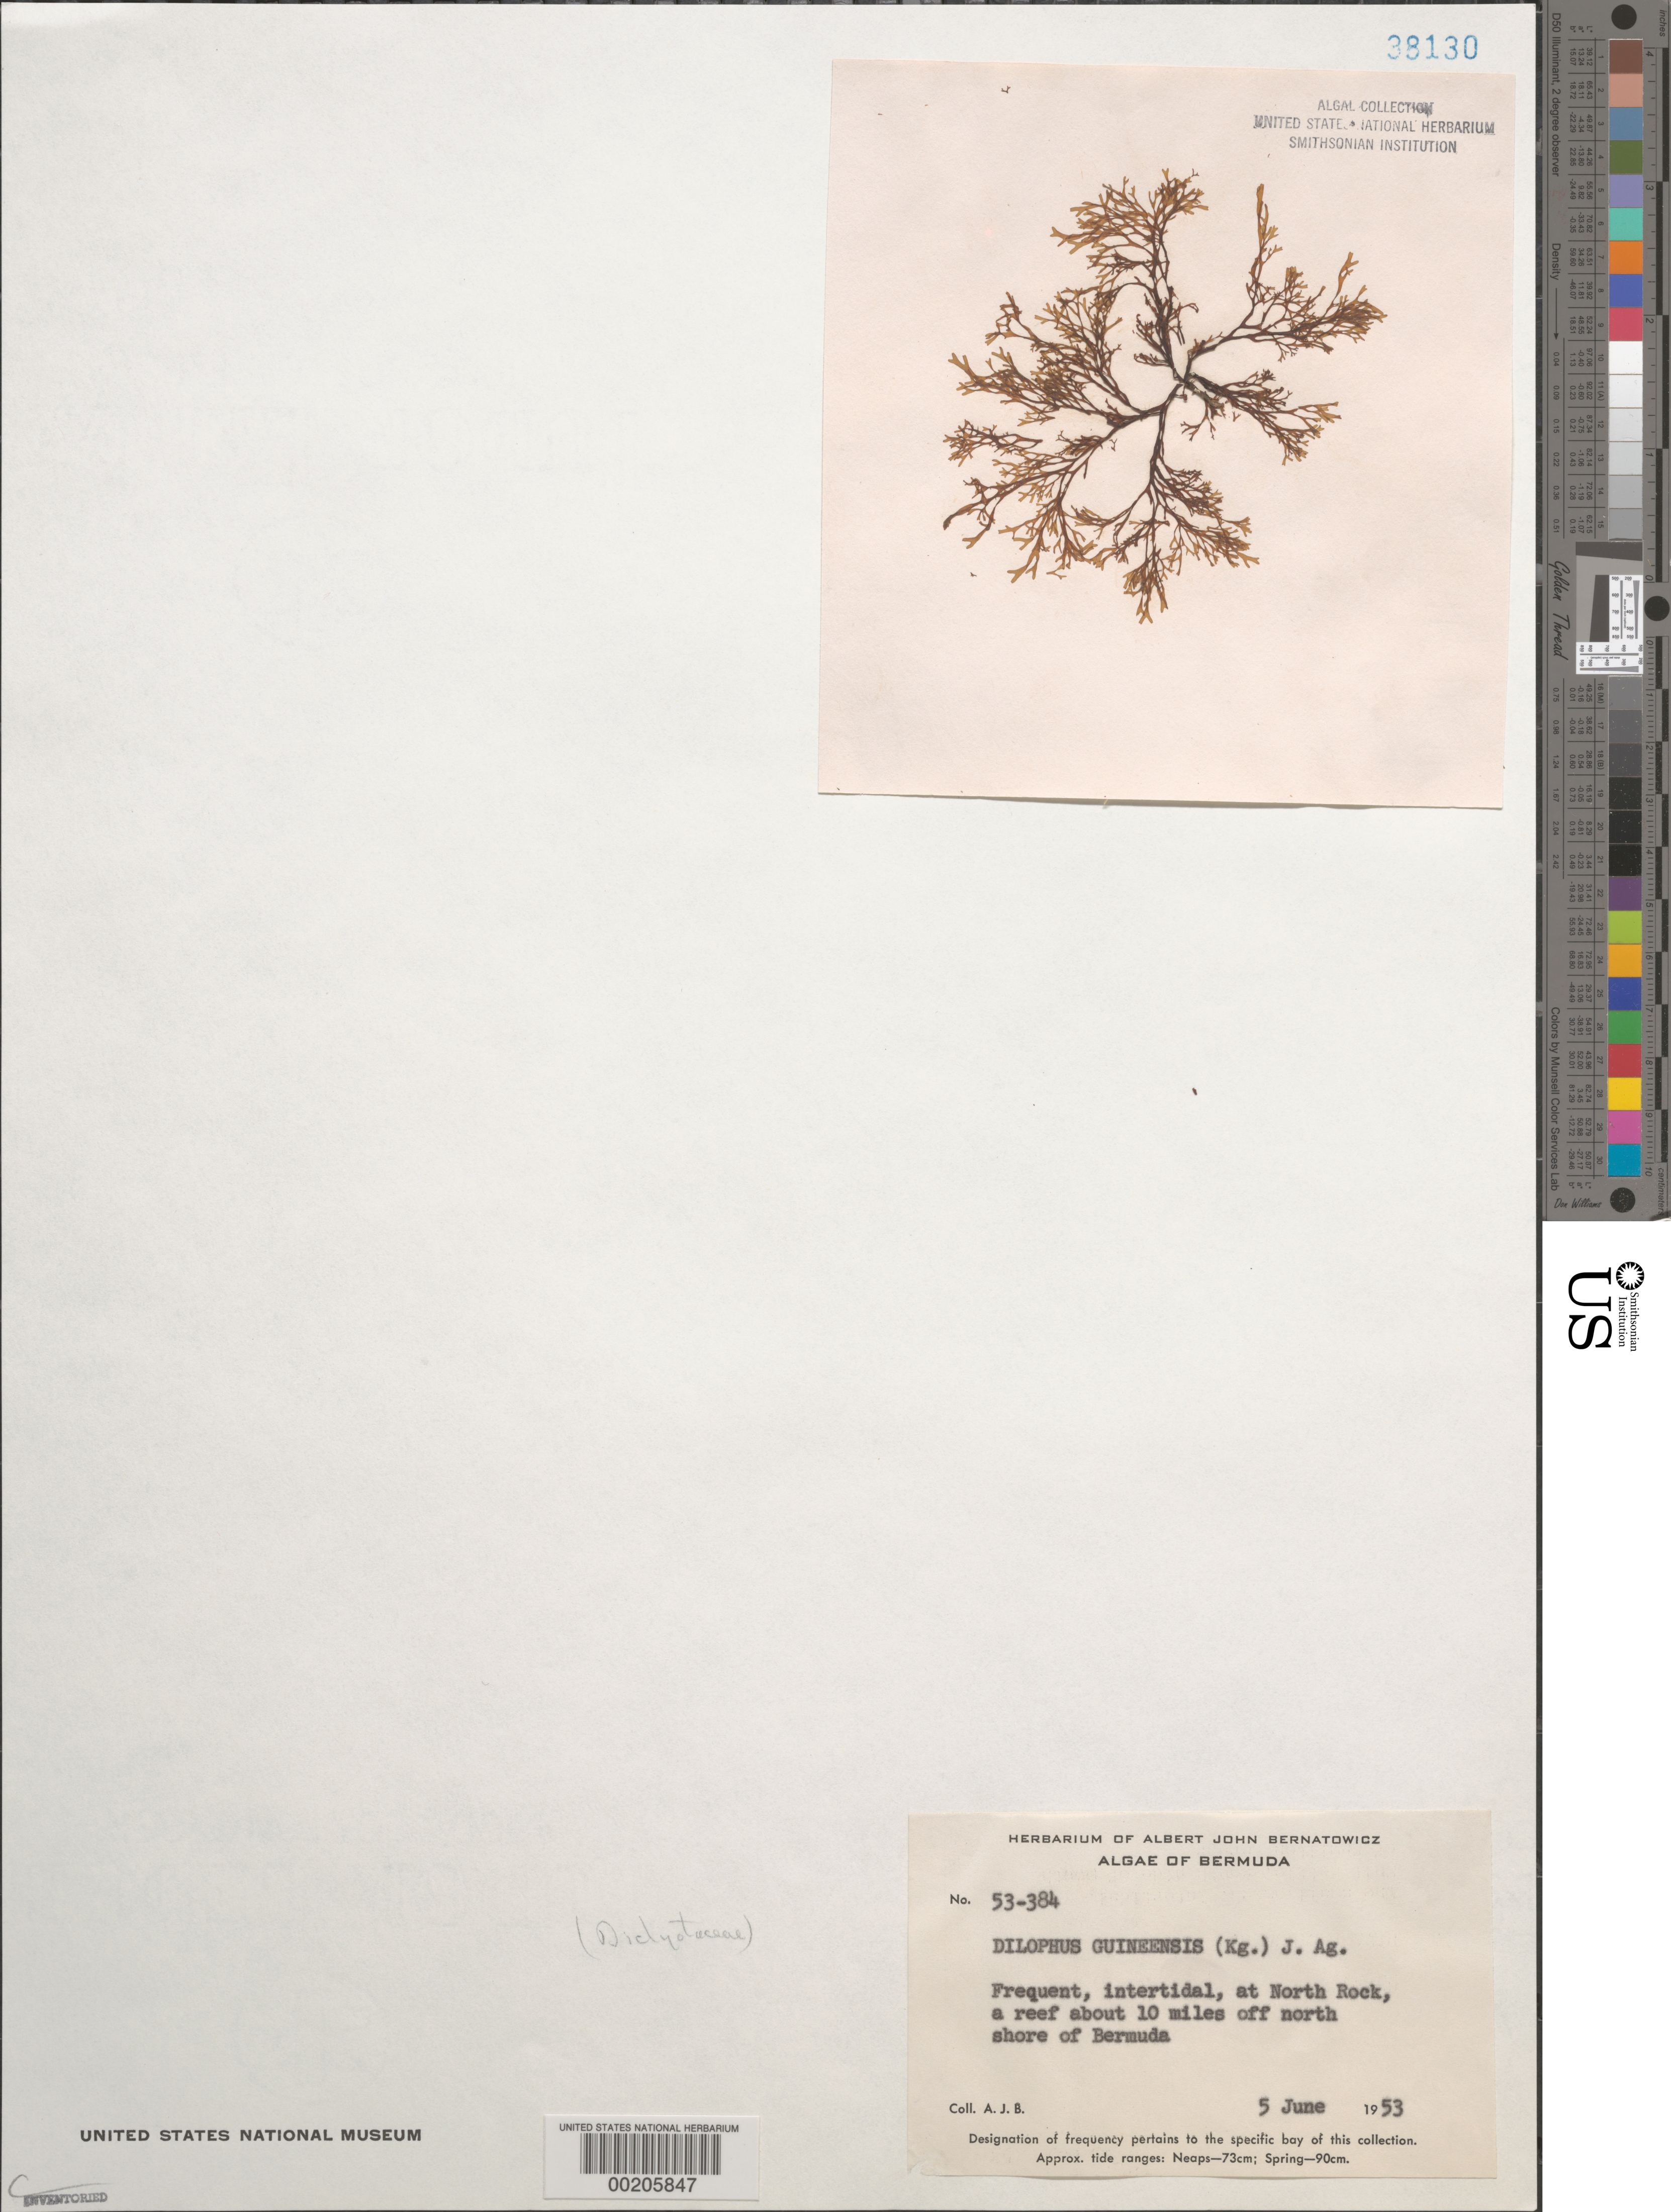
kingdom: Chromista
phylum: Ochrophyta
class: Phaeophyceae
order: Dictyotales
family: Dictyotaceae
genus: Dictyota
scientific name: Dictyota guineensis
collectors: A. Bernatowicz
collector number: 53-384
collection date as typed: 05 Jun 1935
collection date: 1935-06-05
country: Bermuda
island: Bermuda Island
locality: North Rock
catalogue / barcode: US 38130